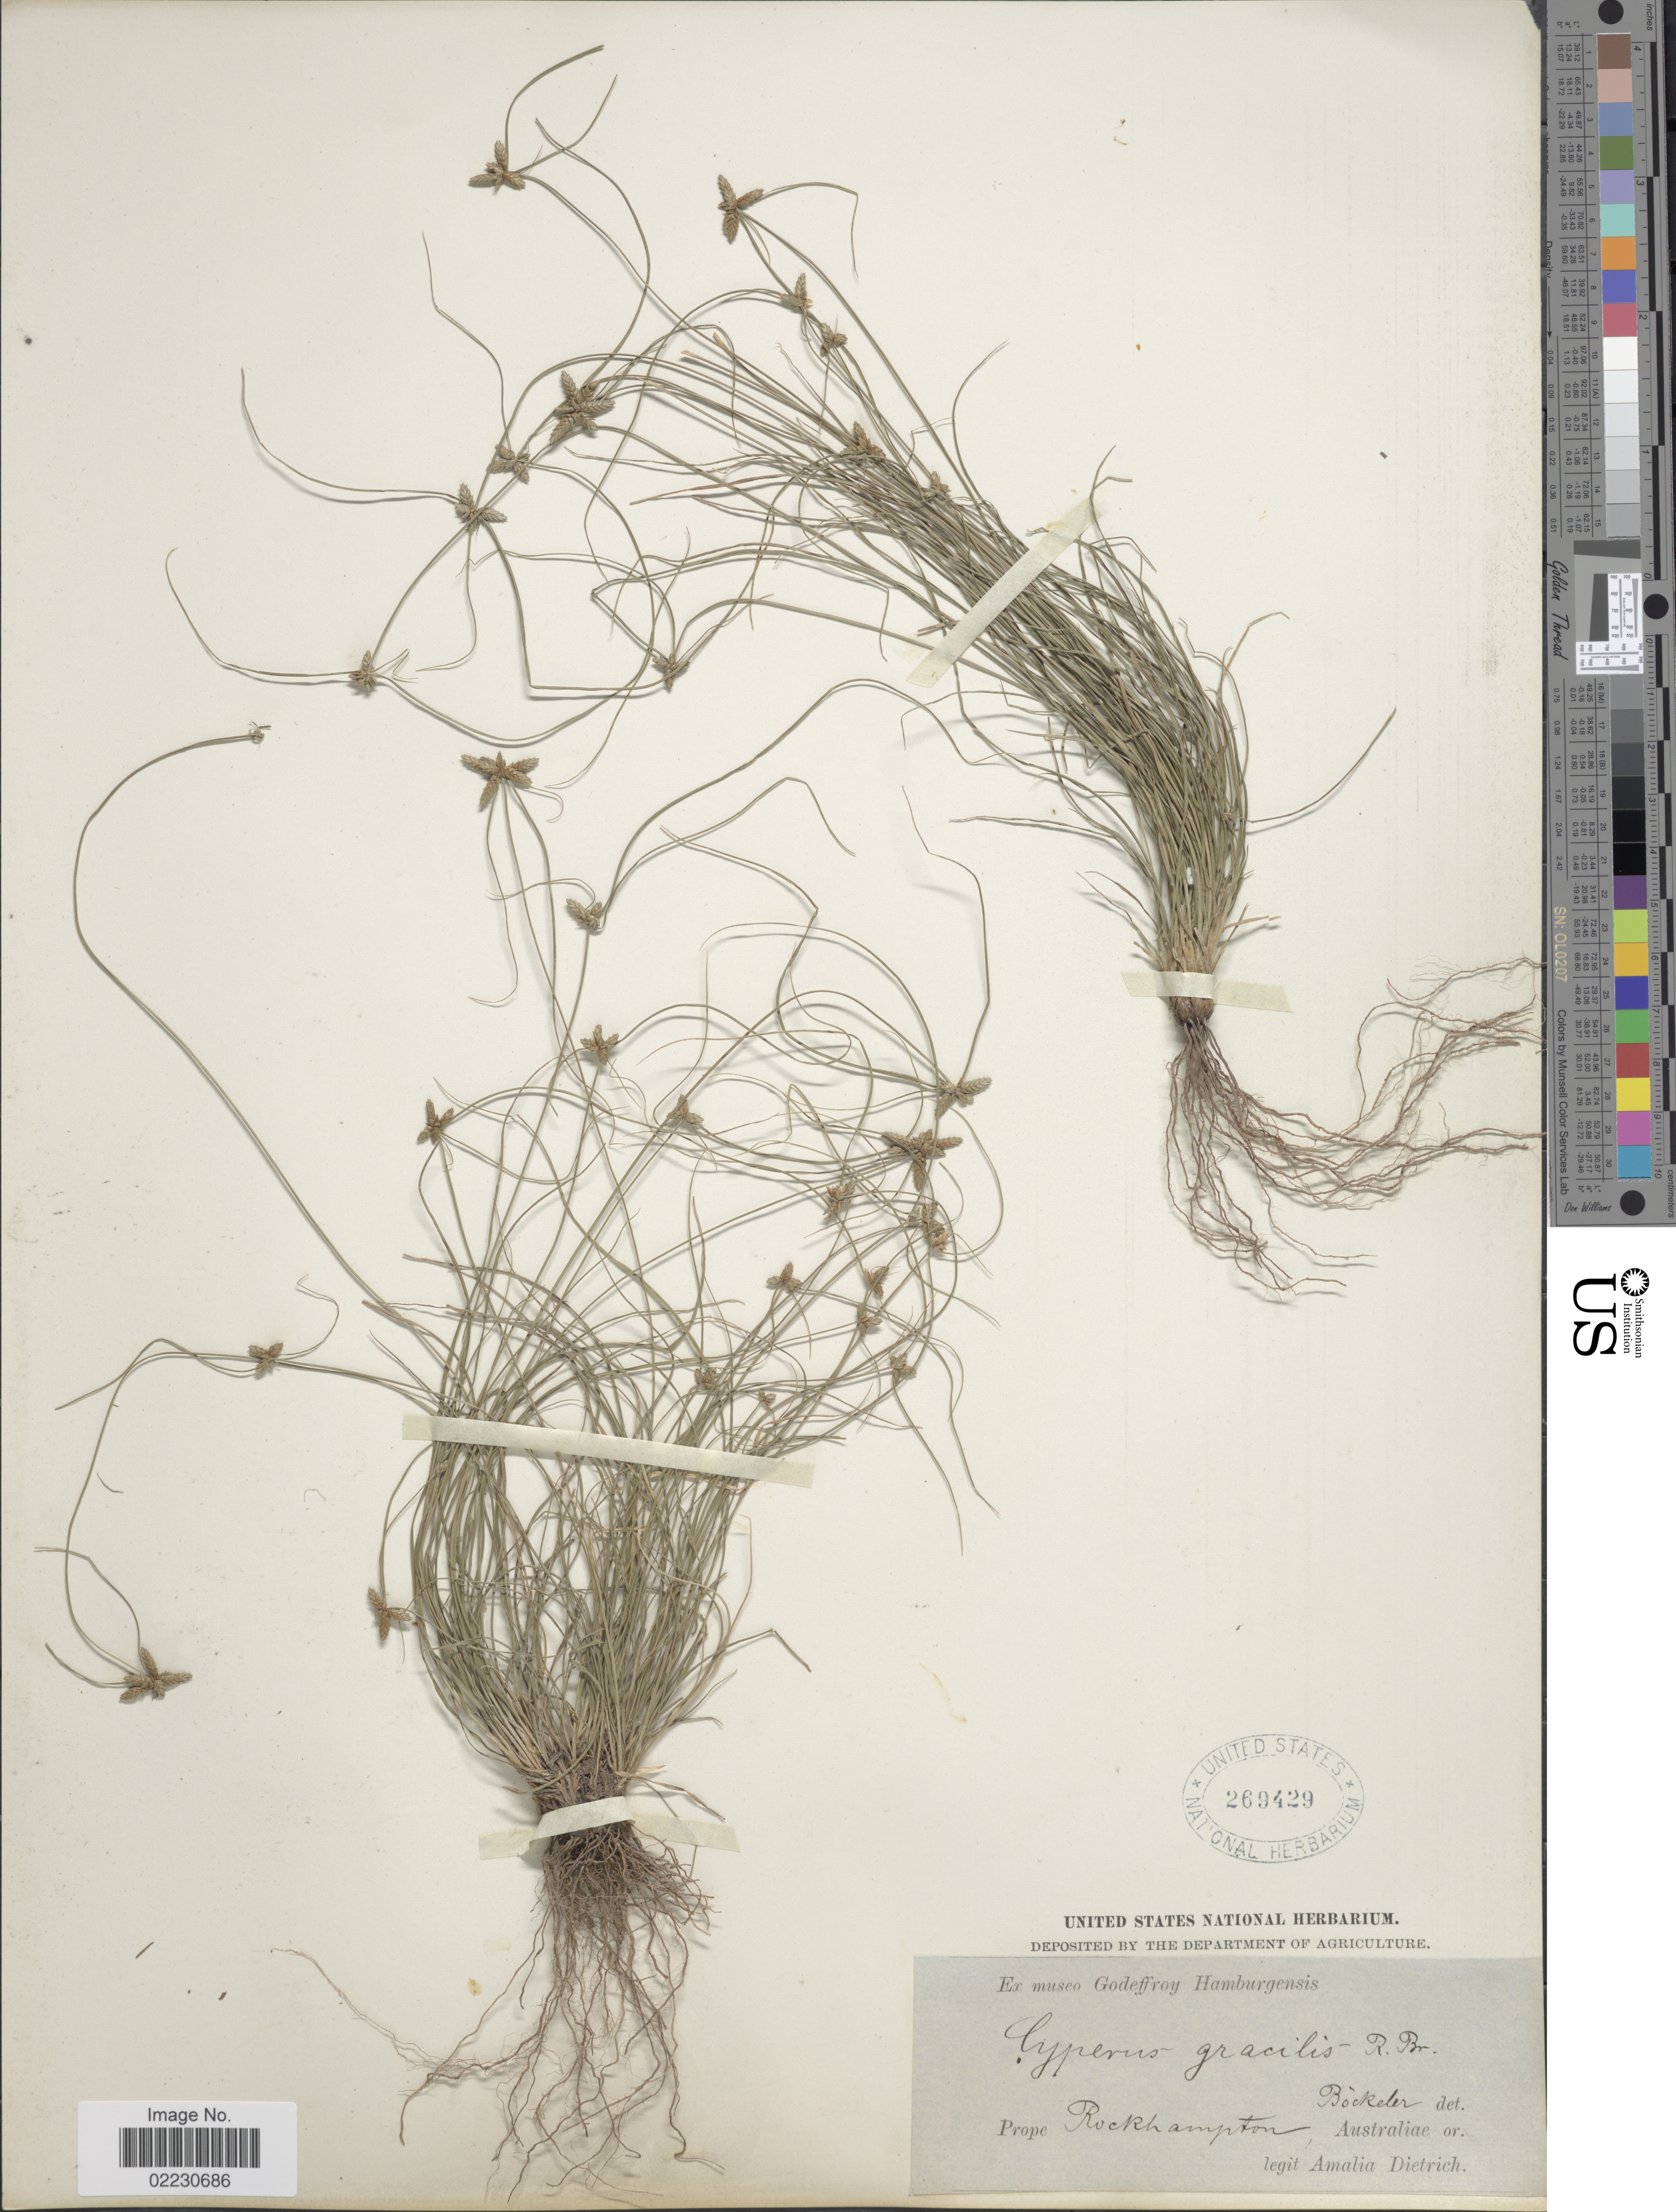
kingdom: Plantae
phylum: Tracheophyta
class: Liliopsida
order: Poales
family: Cyperaceae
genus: Cyperus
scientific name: Cyperus gracilis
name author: R. Br.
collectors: A. Dietrich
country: Australia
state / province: Queensland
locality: Rockhampton, Australiae or.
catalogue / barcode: US 269429